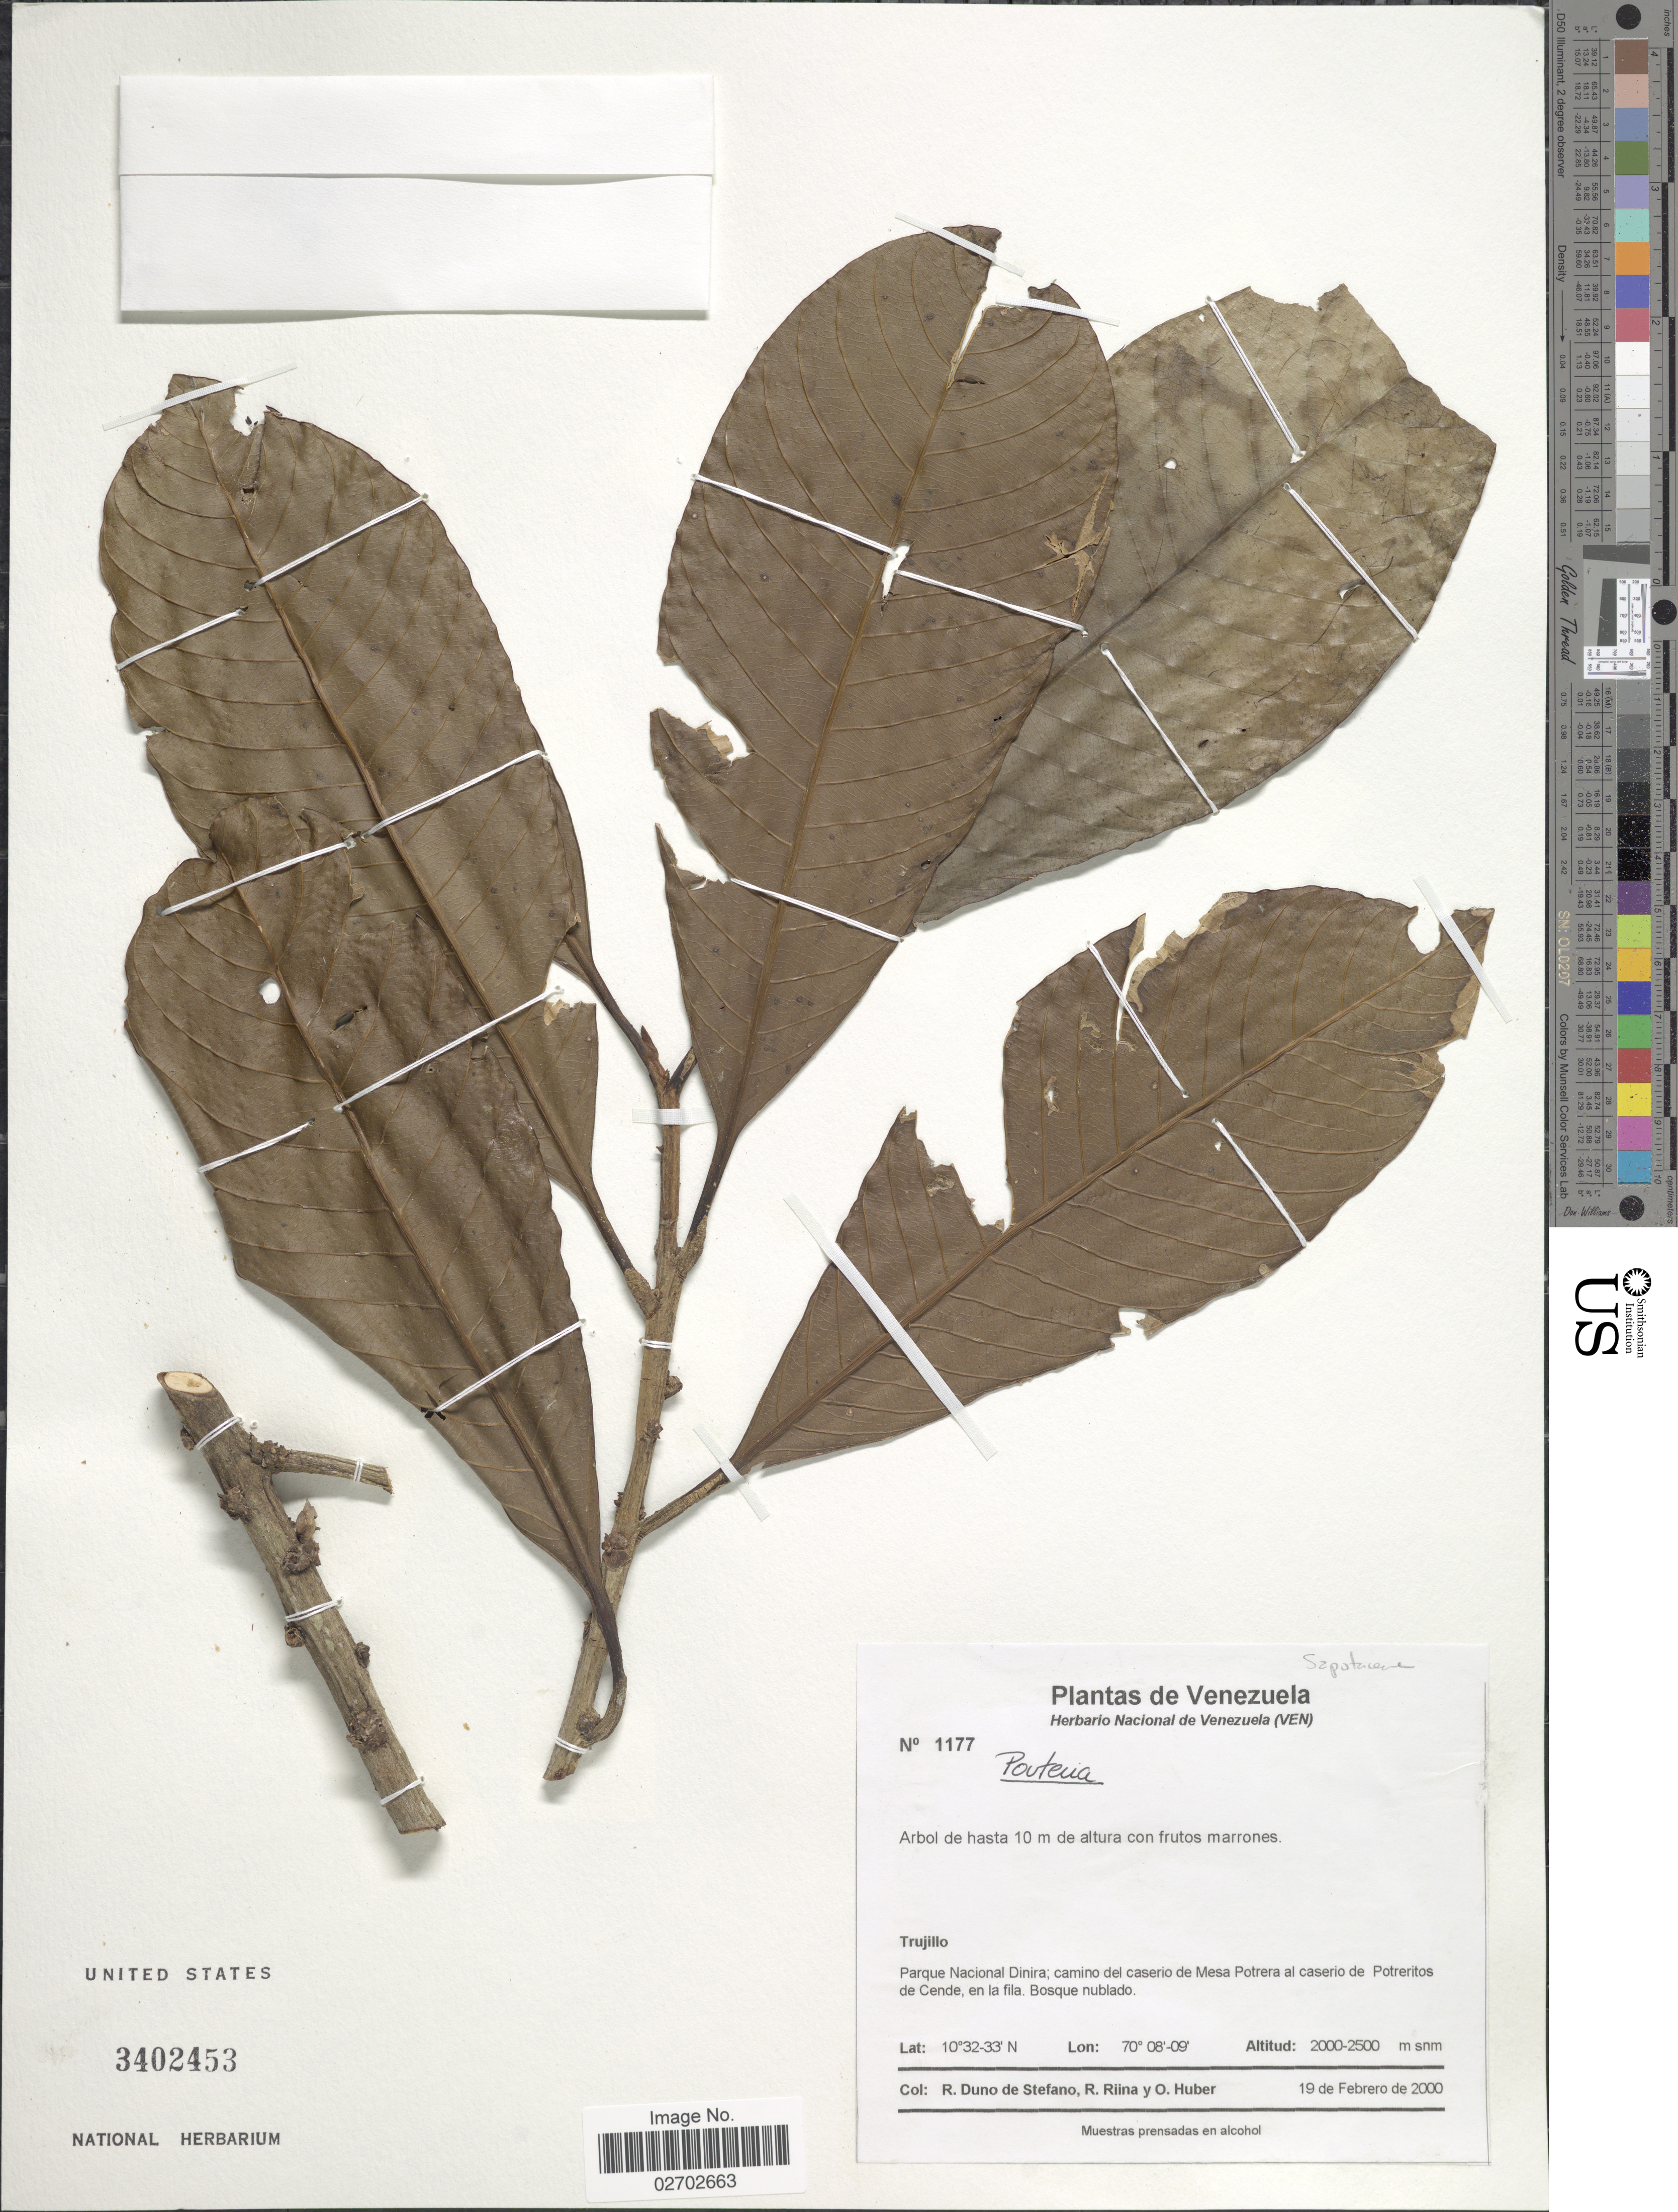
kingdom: Plantae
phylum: Tracheophyta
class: Magnoliopsida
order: Ericales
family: Sapotaceae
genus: Pouteria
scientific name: Pouteria williamii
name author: (Aubrév. & Pellegr.) T.D. Penn.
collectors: R. Duno de Stefano, R. Riina & O. Huber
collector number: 1177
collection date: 2000-02-19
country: Venezuela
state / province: Trujillo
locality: Parque Nacional Dinira, camino del caserio de Mesa Potrera al caserio de Potreritos de Cende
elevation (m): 2000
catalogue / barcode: US 3402453